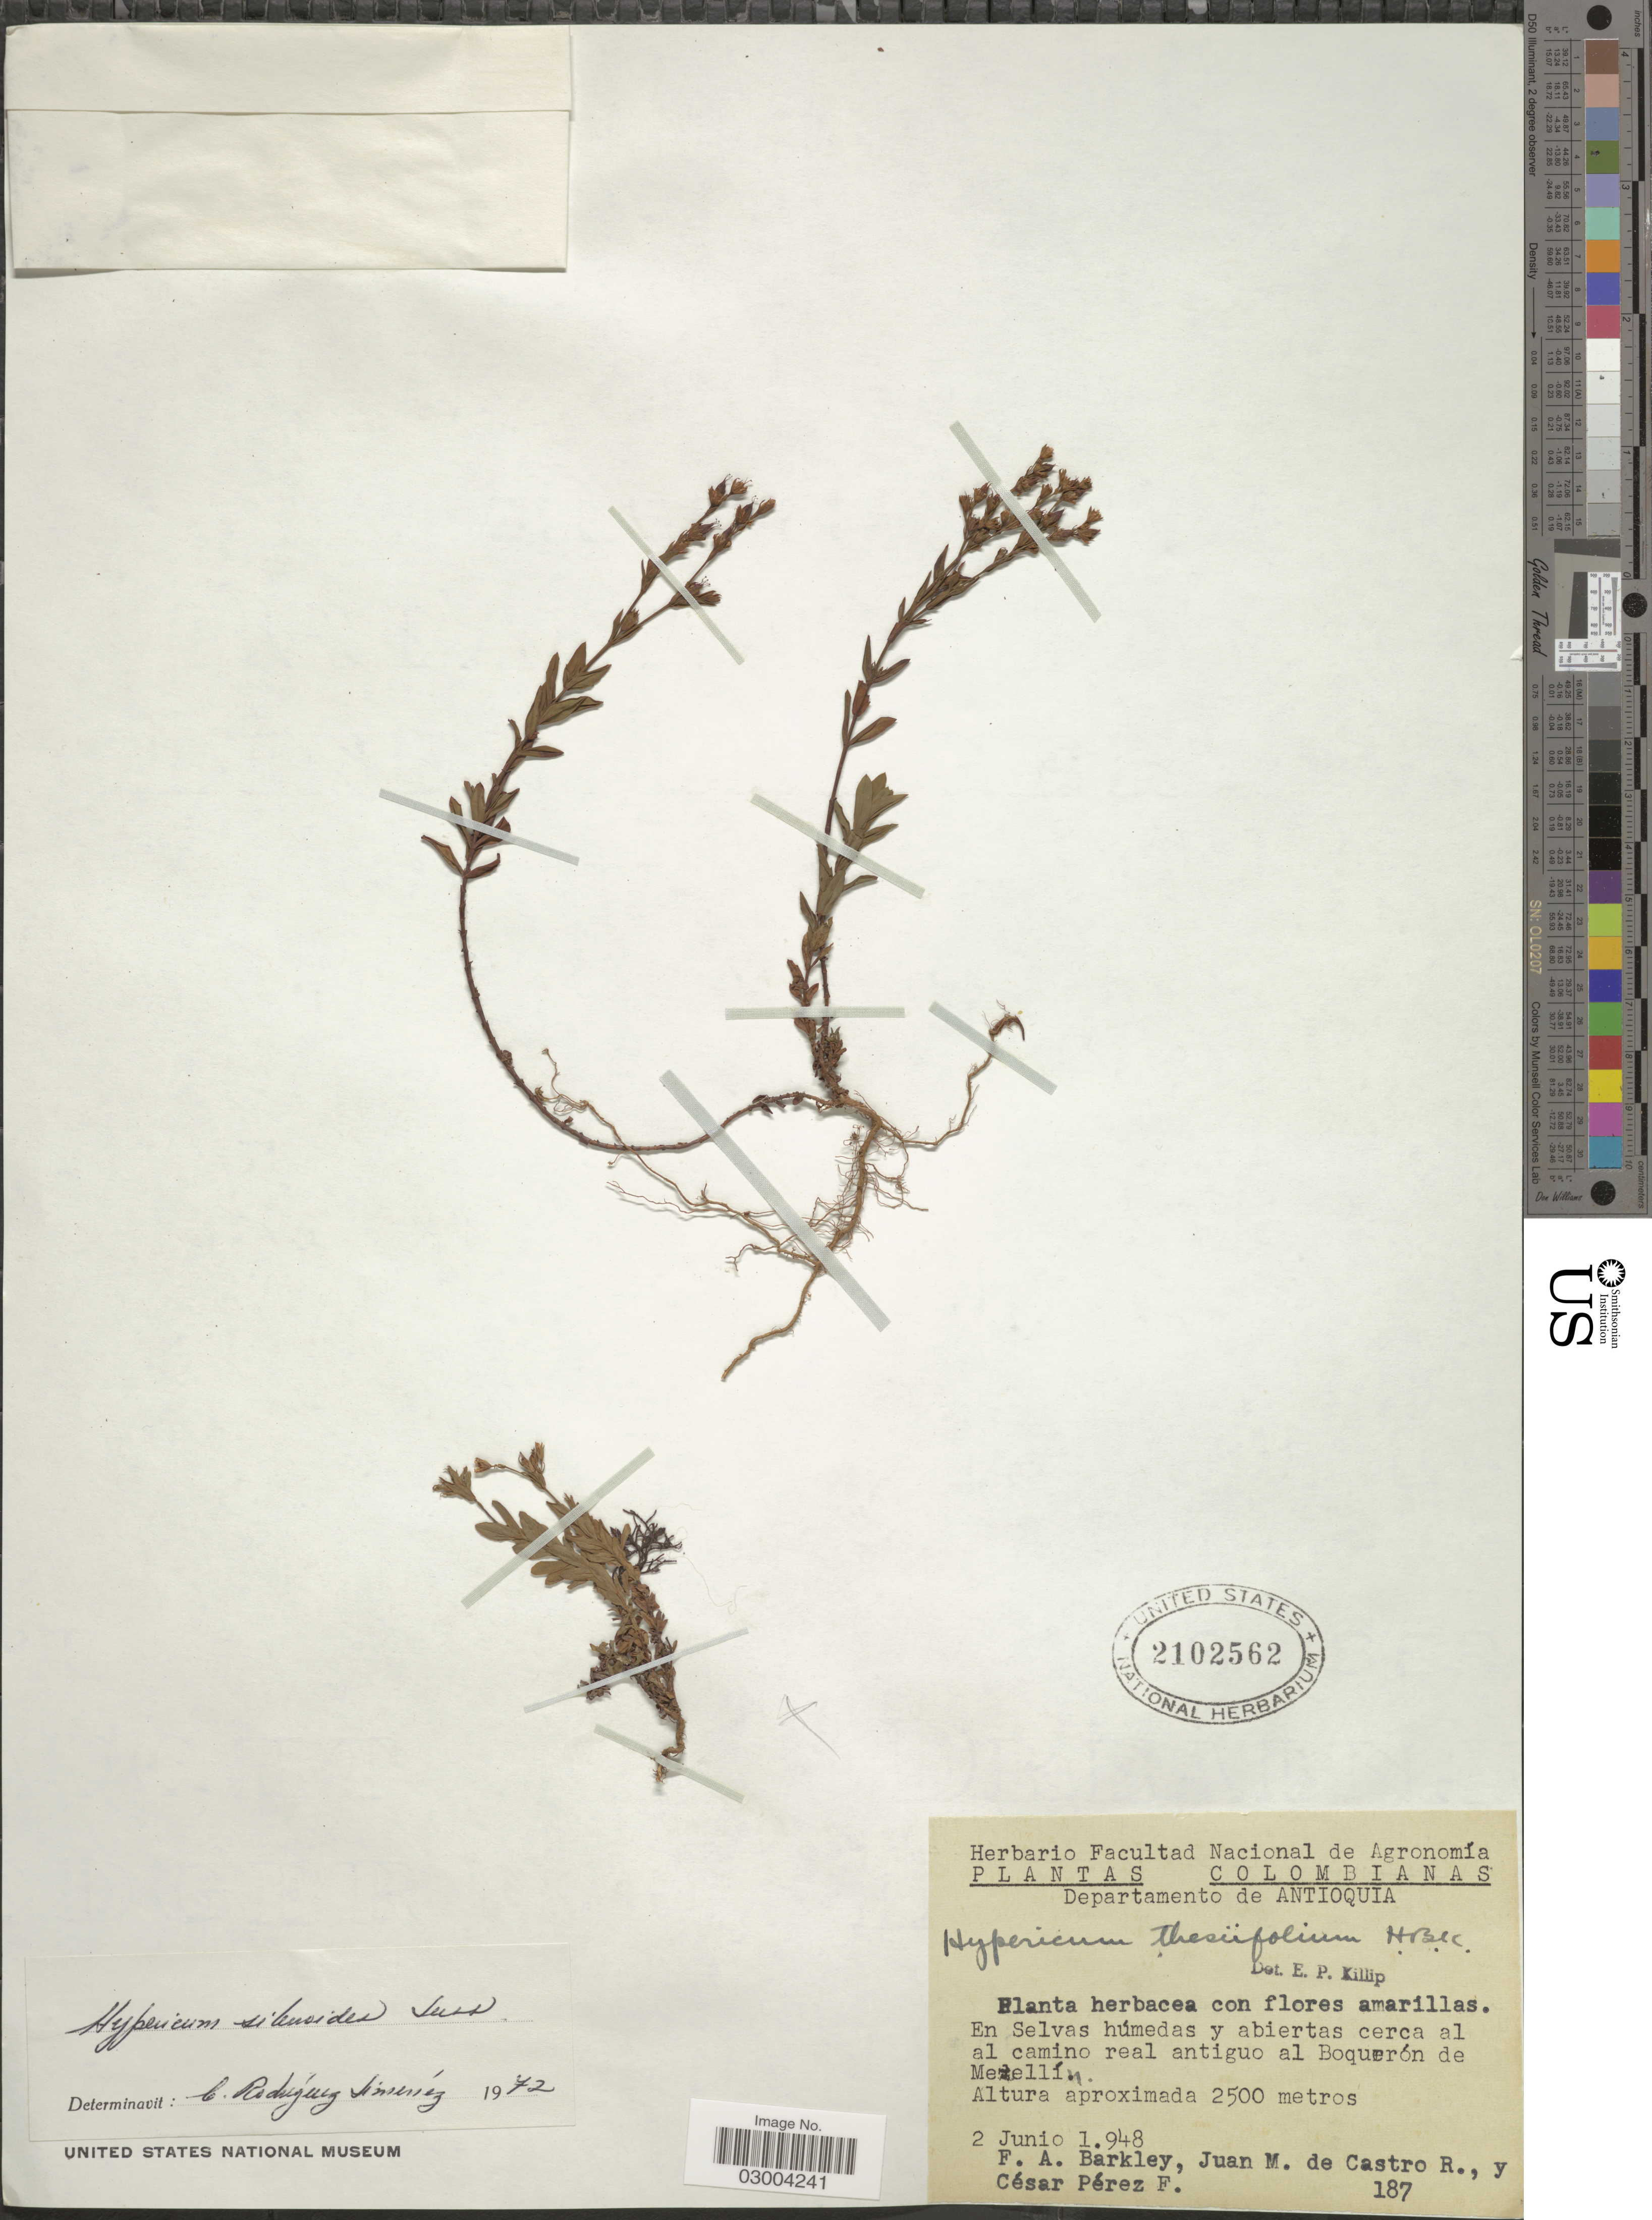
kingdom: Plantae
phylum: Tracheophyta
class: Magnoliopsida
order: Malpighiales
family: Hypericaceae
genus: Hypericum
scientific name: Hypericum silenoides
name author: Juss.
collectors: F. A. Barkley, J. De Castro R. & C. Perez F.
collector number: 187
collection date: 1948-06-02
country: Colombia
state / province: Antioquia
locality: Departamento de Antioquia. En Selvas húmedas y abiertas cerca al al camino real antiguo al Boquerón de Medellín.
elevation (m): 2500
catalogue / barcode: US 2102562